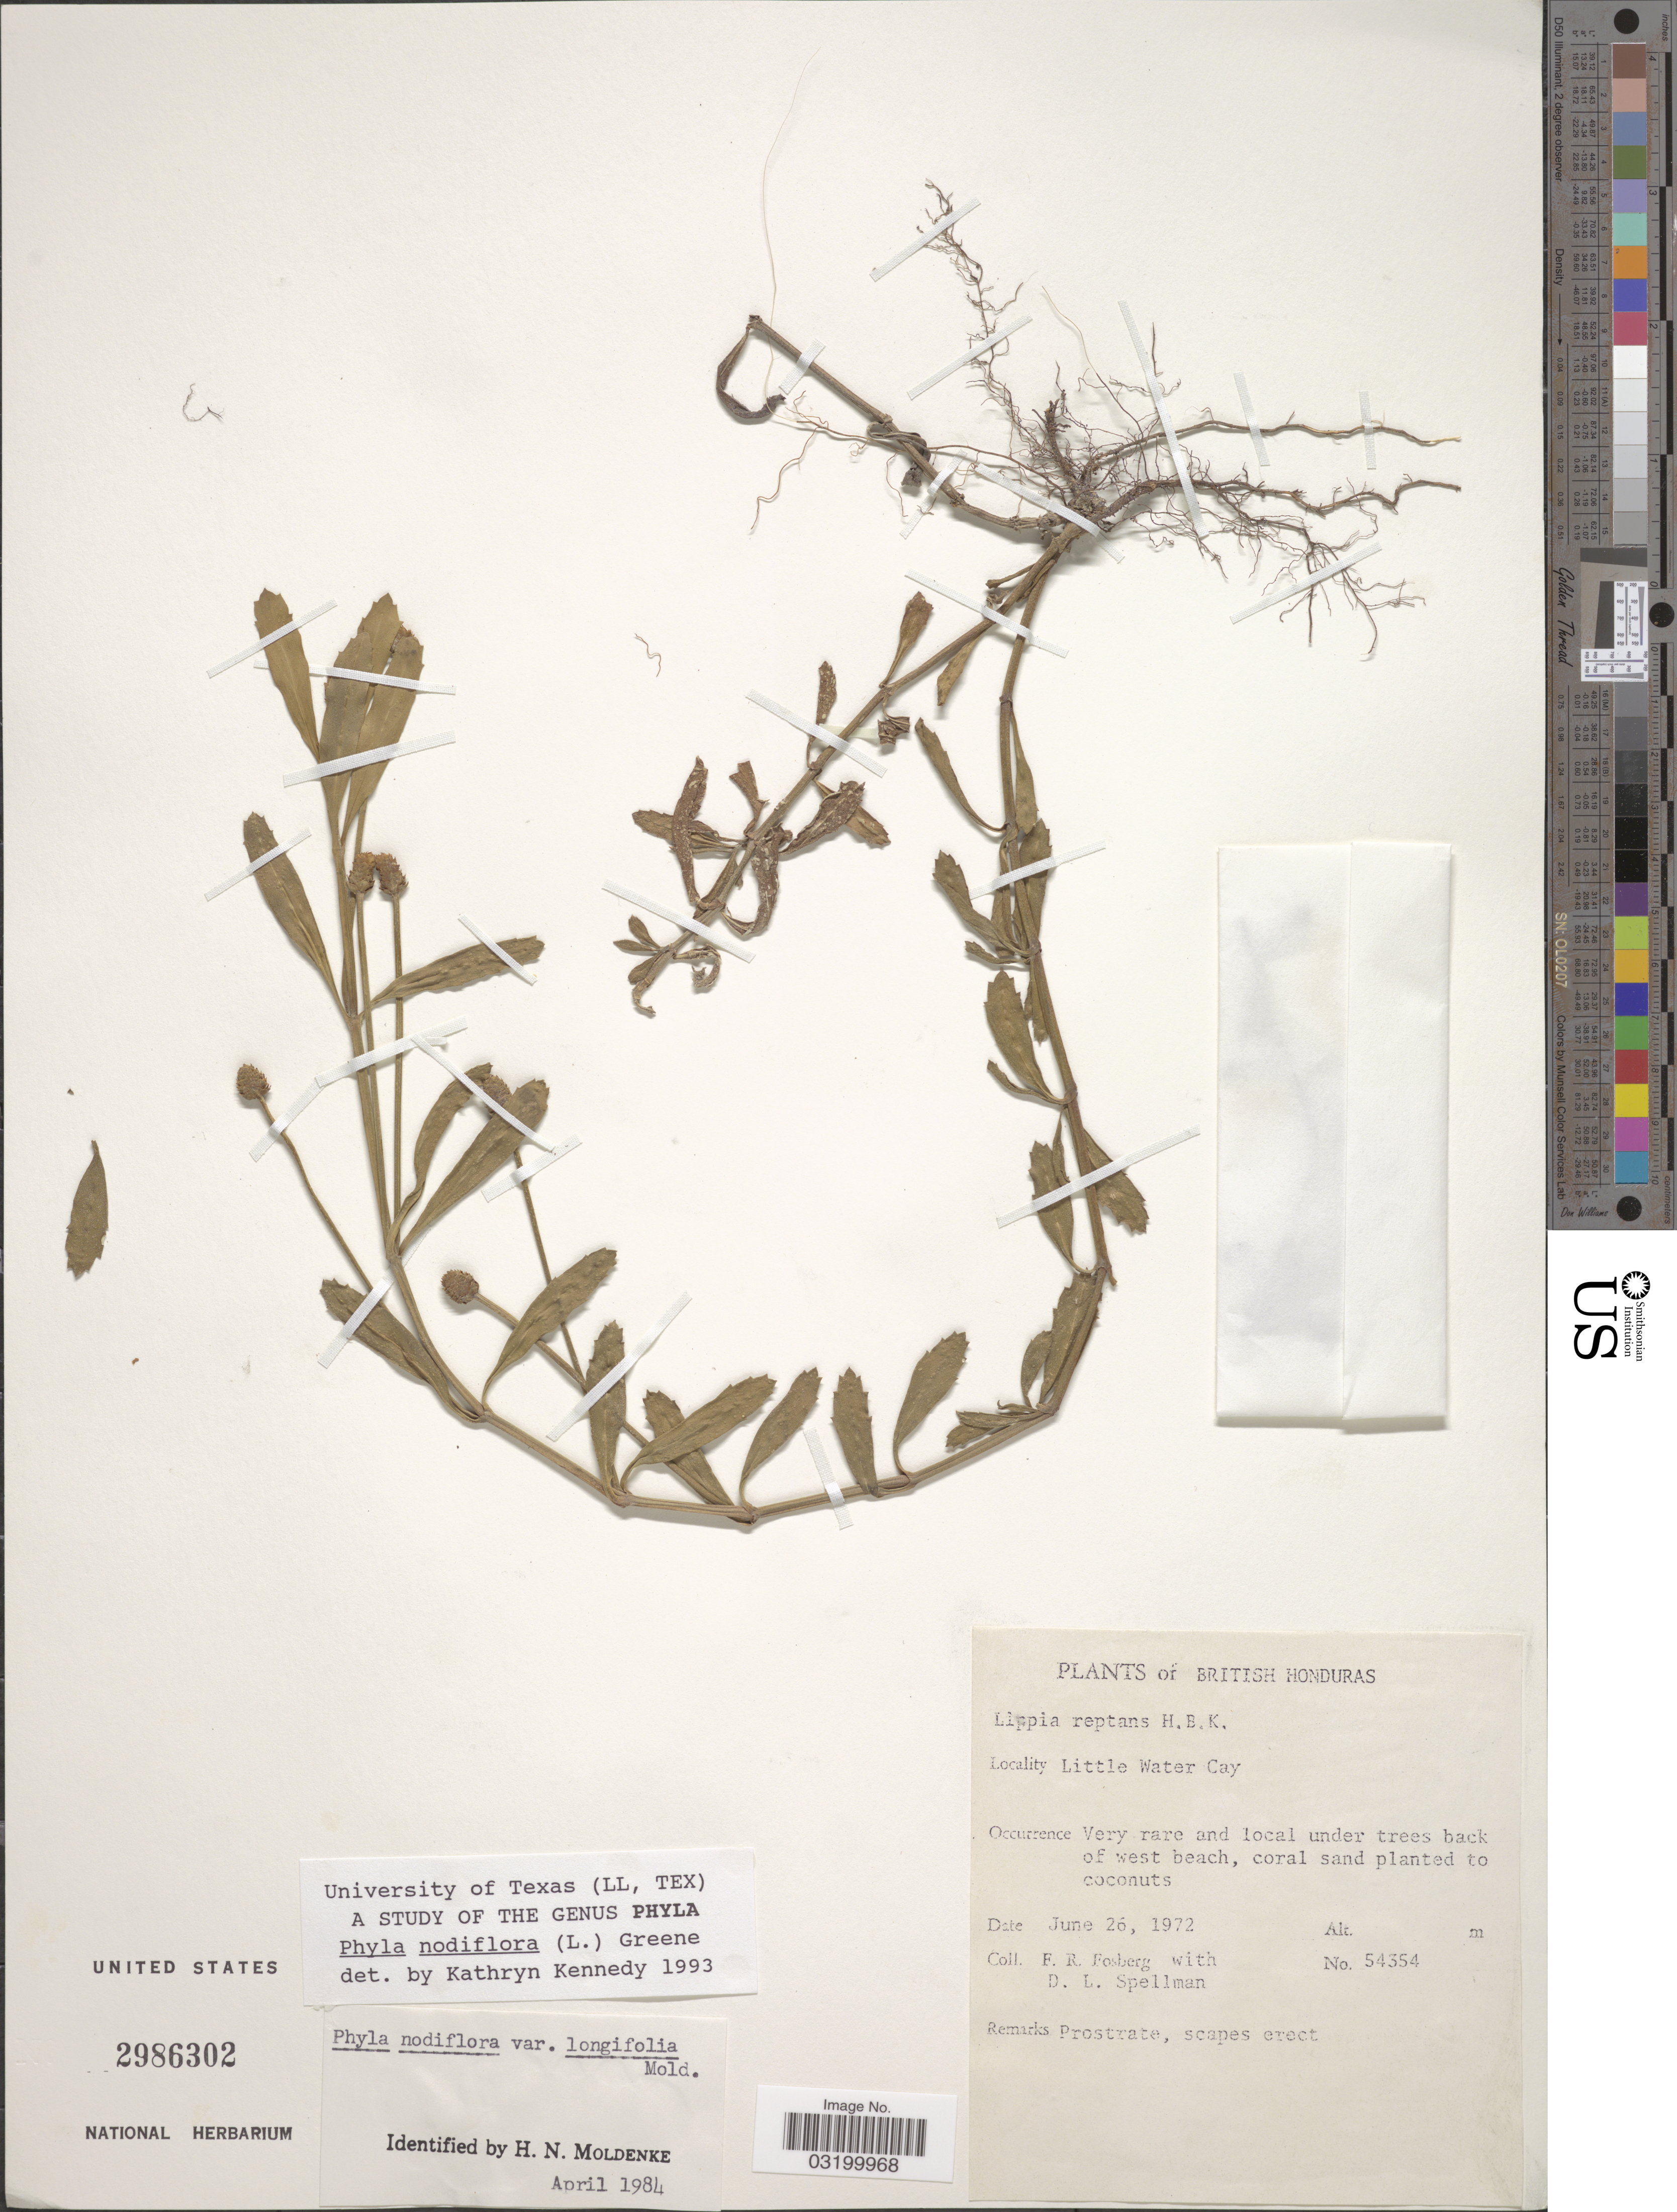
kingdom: Plantae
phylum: Tracheophyta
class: Magnoliopsida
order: Lamiales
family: Verbenaceae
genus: Phyla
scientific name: Phyla nodiflora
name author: (L.) Greene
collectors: F. R. Fosberg & D. L. Spellman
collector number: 54354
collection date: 1972-06-26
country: Belize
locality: British Honduras, Little Water Cay.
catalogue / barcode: US 2986302